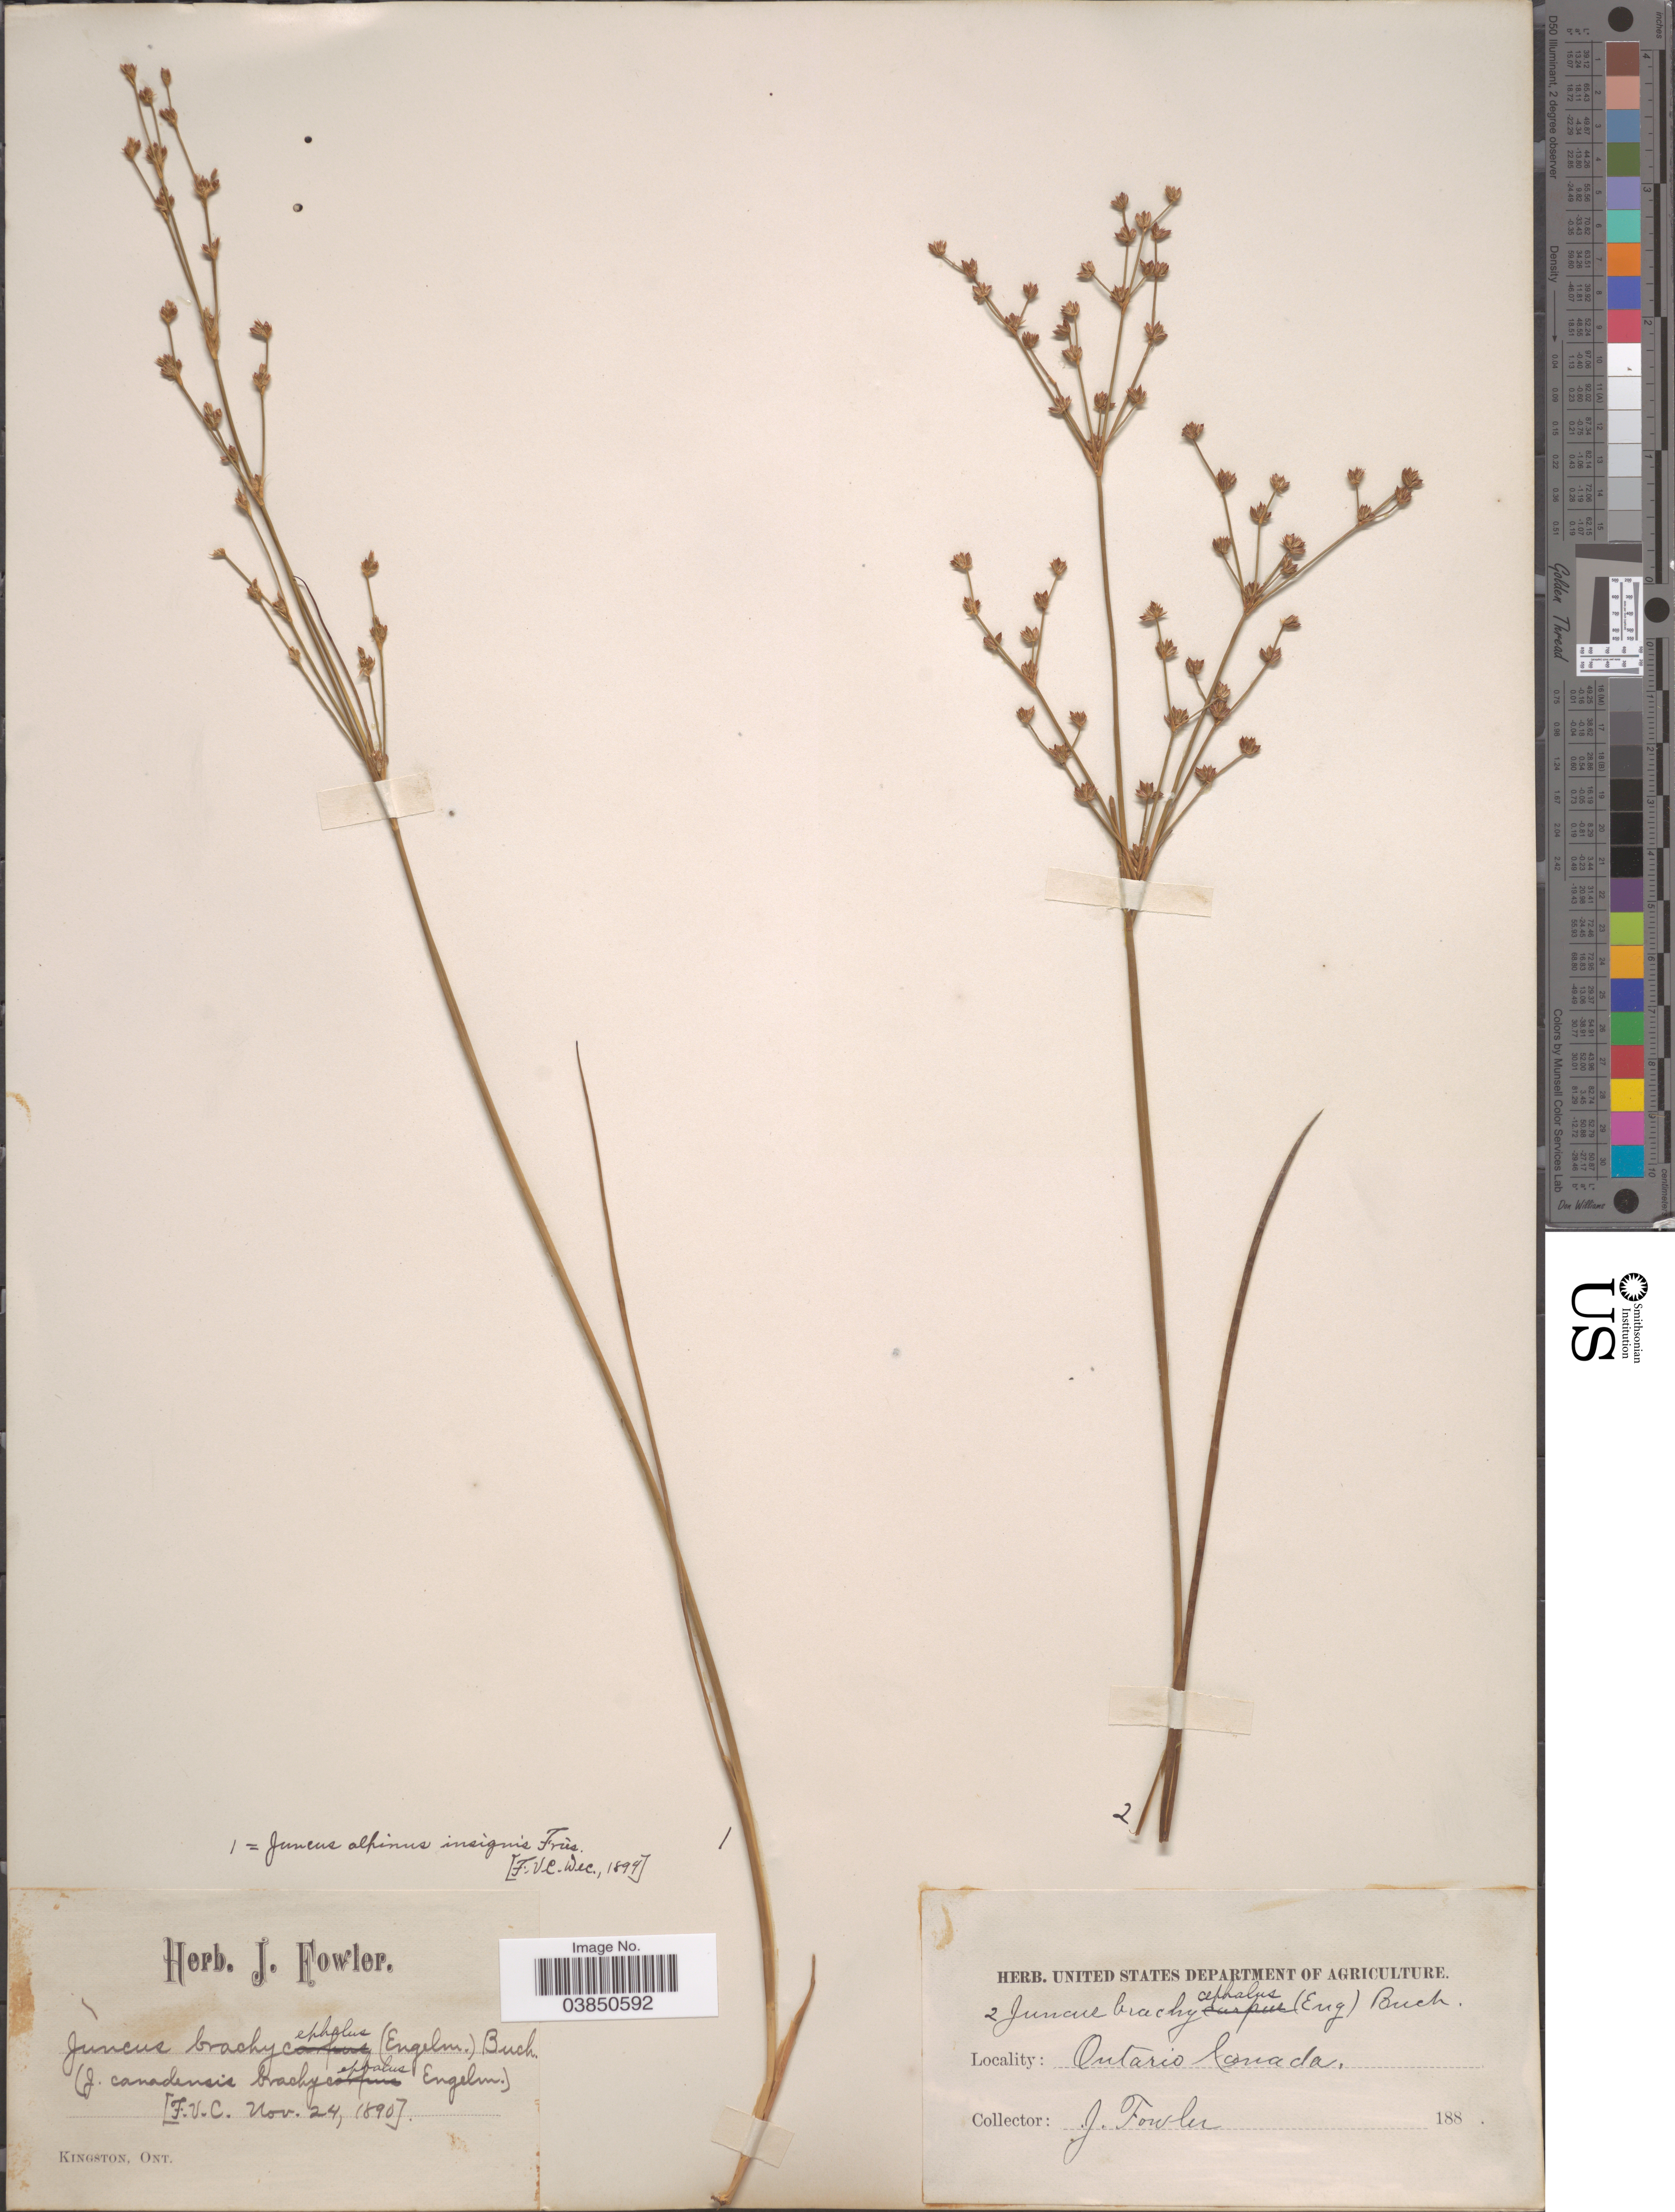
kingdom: Plantae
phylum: Tracheophyta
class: Liliopsida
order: Poales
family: Juncaceae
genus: Juncus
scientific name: Juncus brachycephalus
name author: (Engelm.) Buchenau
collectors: J. Fowler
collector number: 2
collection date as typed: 188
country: Canada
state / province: Ontario